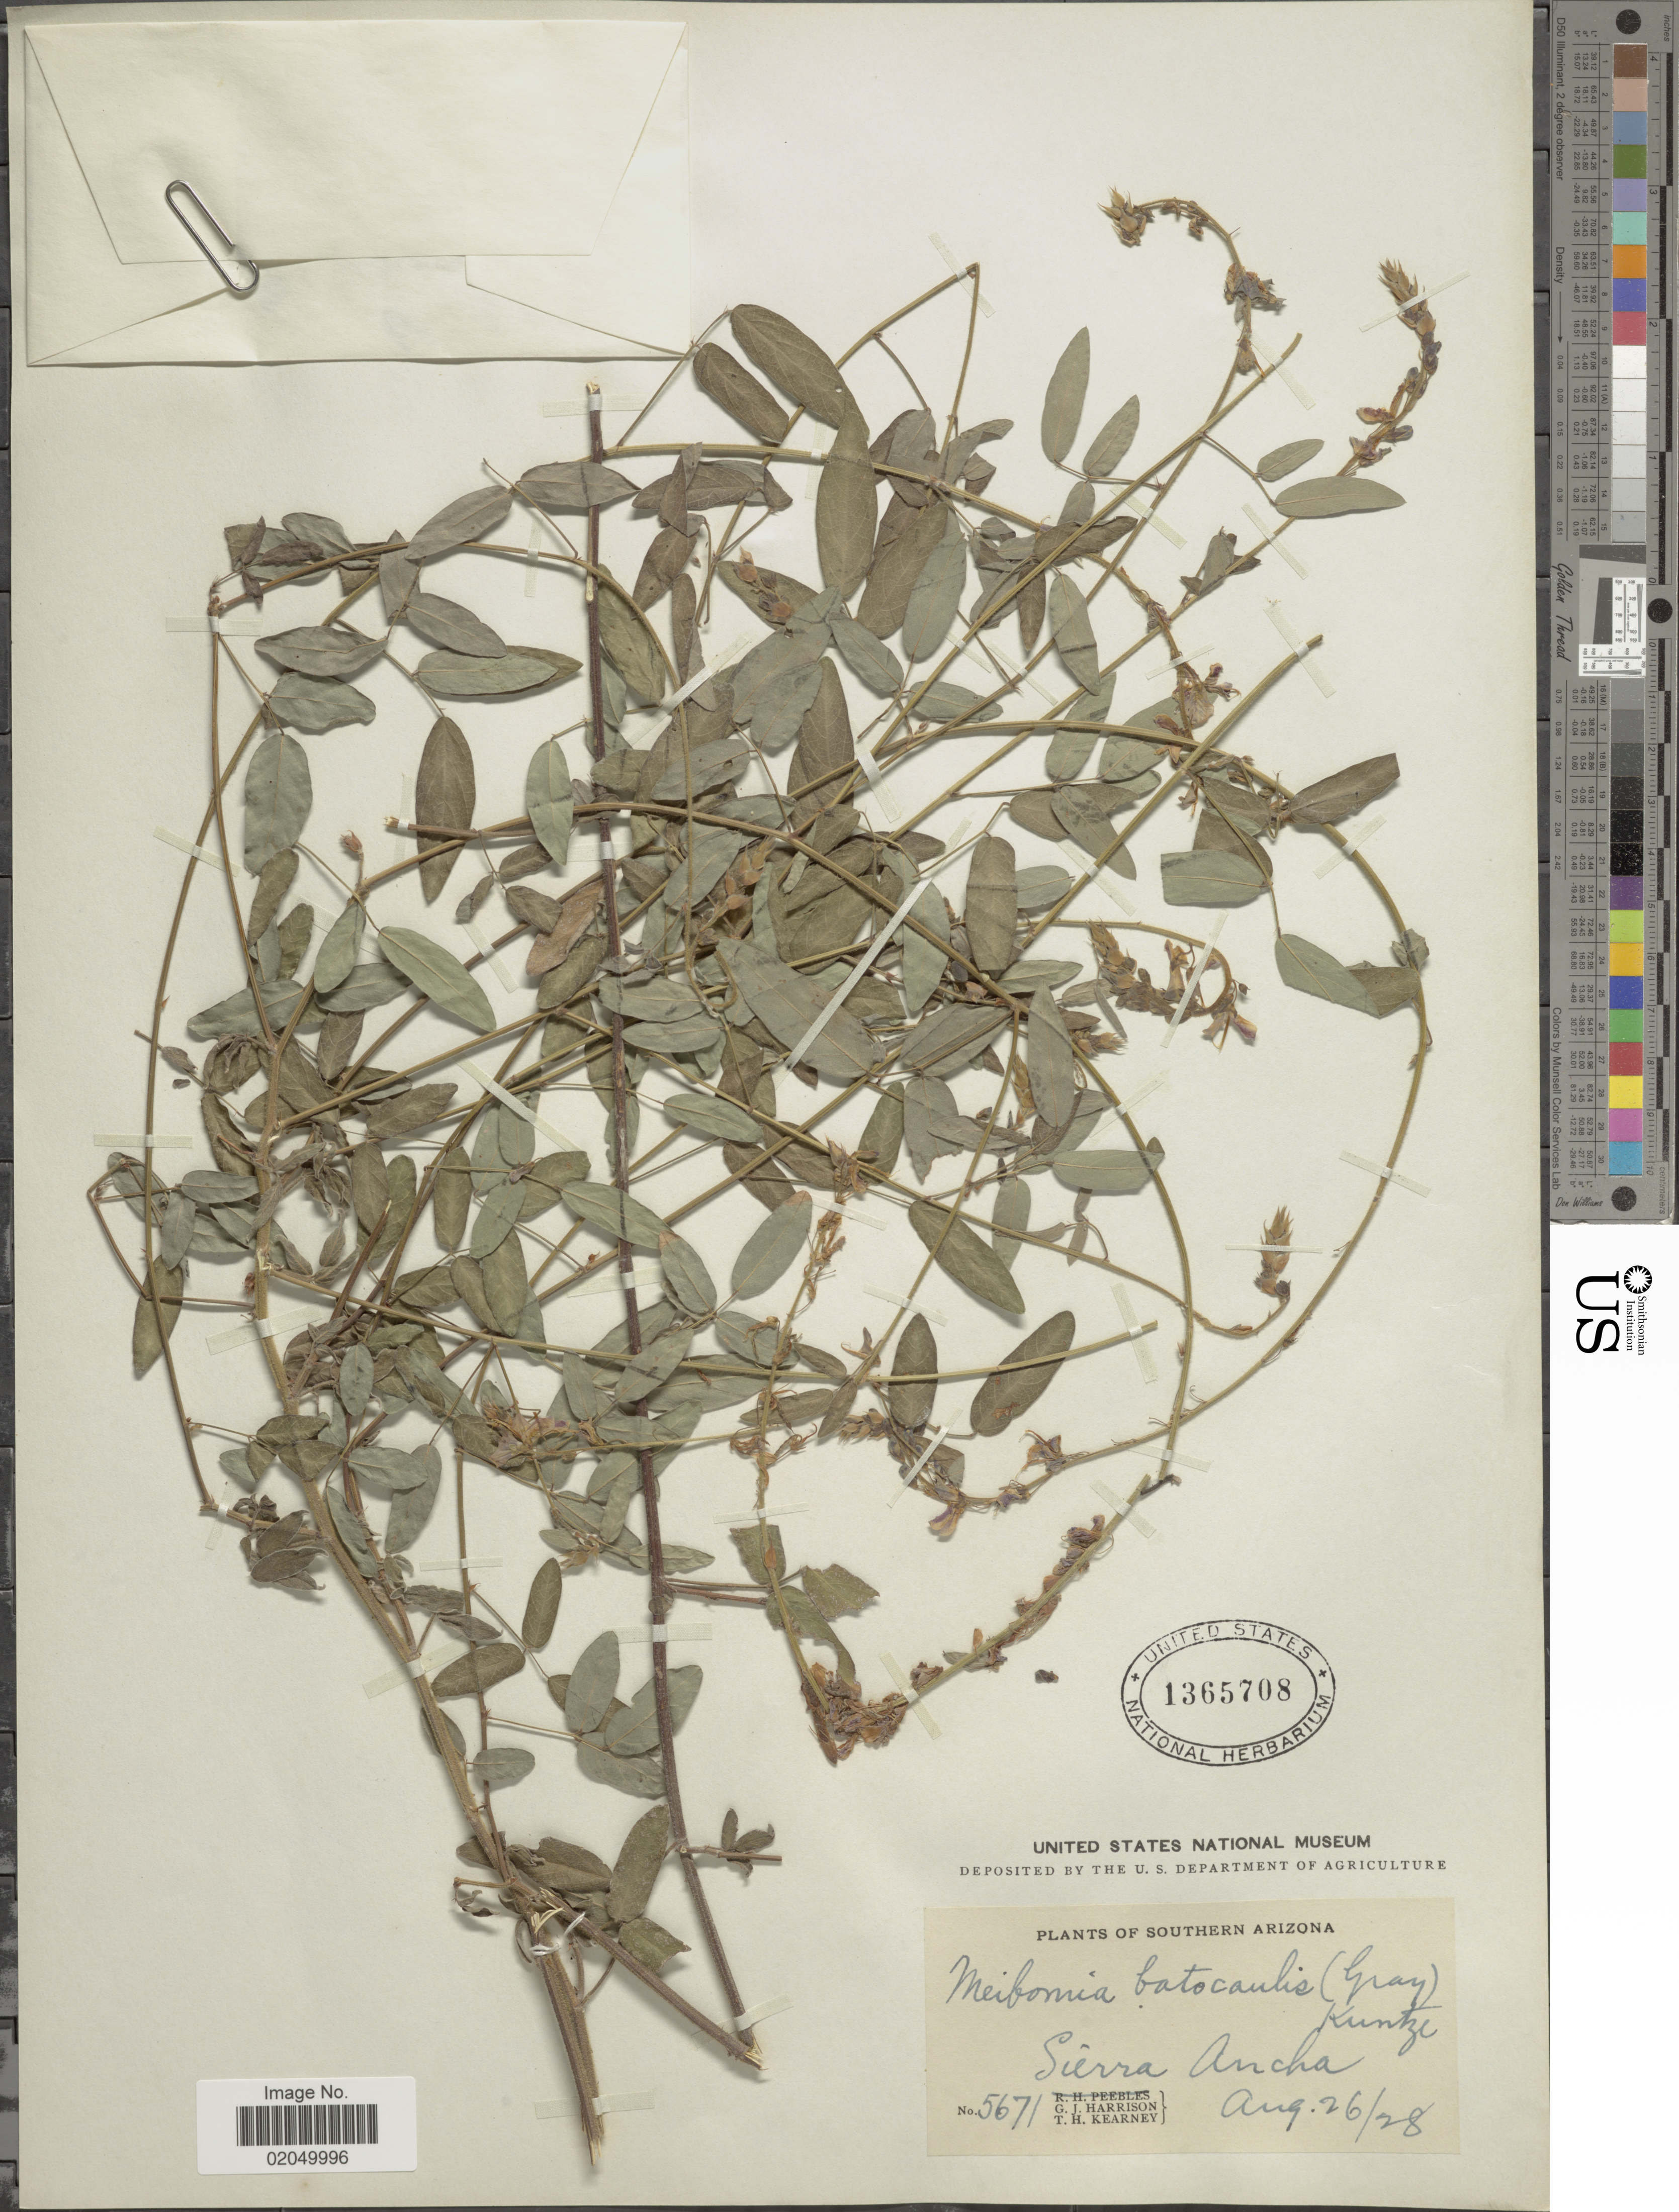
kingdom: Plantae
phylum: Tracheophyta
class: Magnoliopsida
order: Fabales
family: Fabaceae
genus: Desmodium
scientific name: Desmodium batocaulon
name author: A. Gray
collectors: G. J. Harrison & T. H. Kearney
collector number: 5671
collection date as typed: Transcribed d/m/y: 26/8/28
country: United States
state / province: Arizona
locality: Southern Arizona. Sierra Ancha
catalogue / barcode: US 1365708